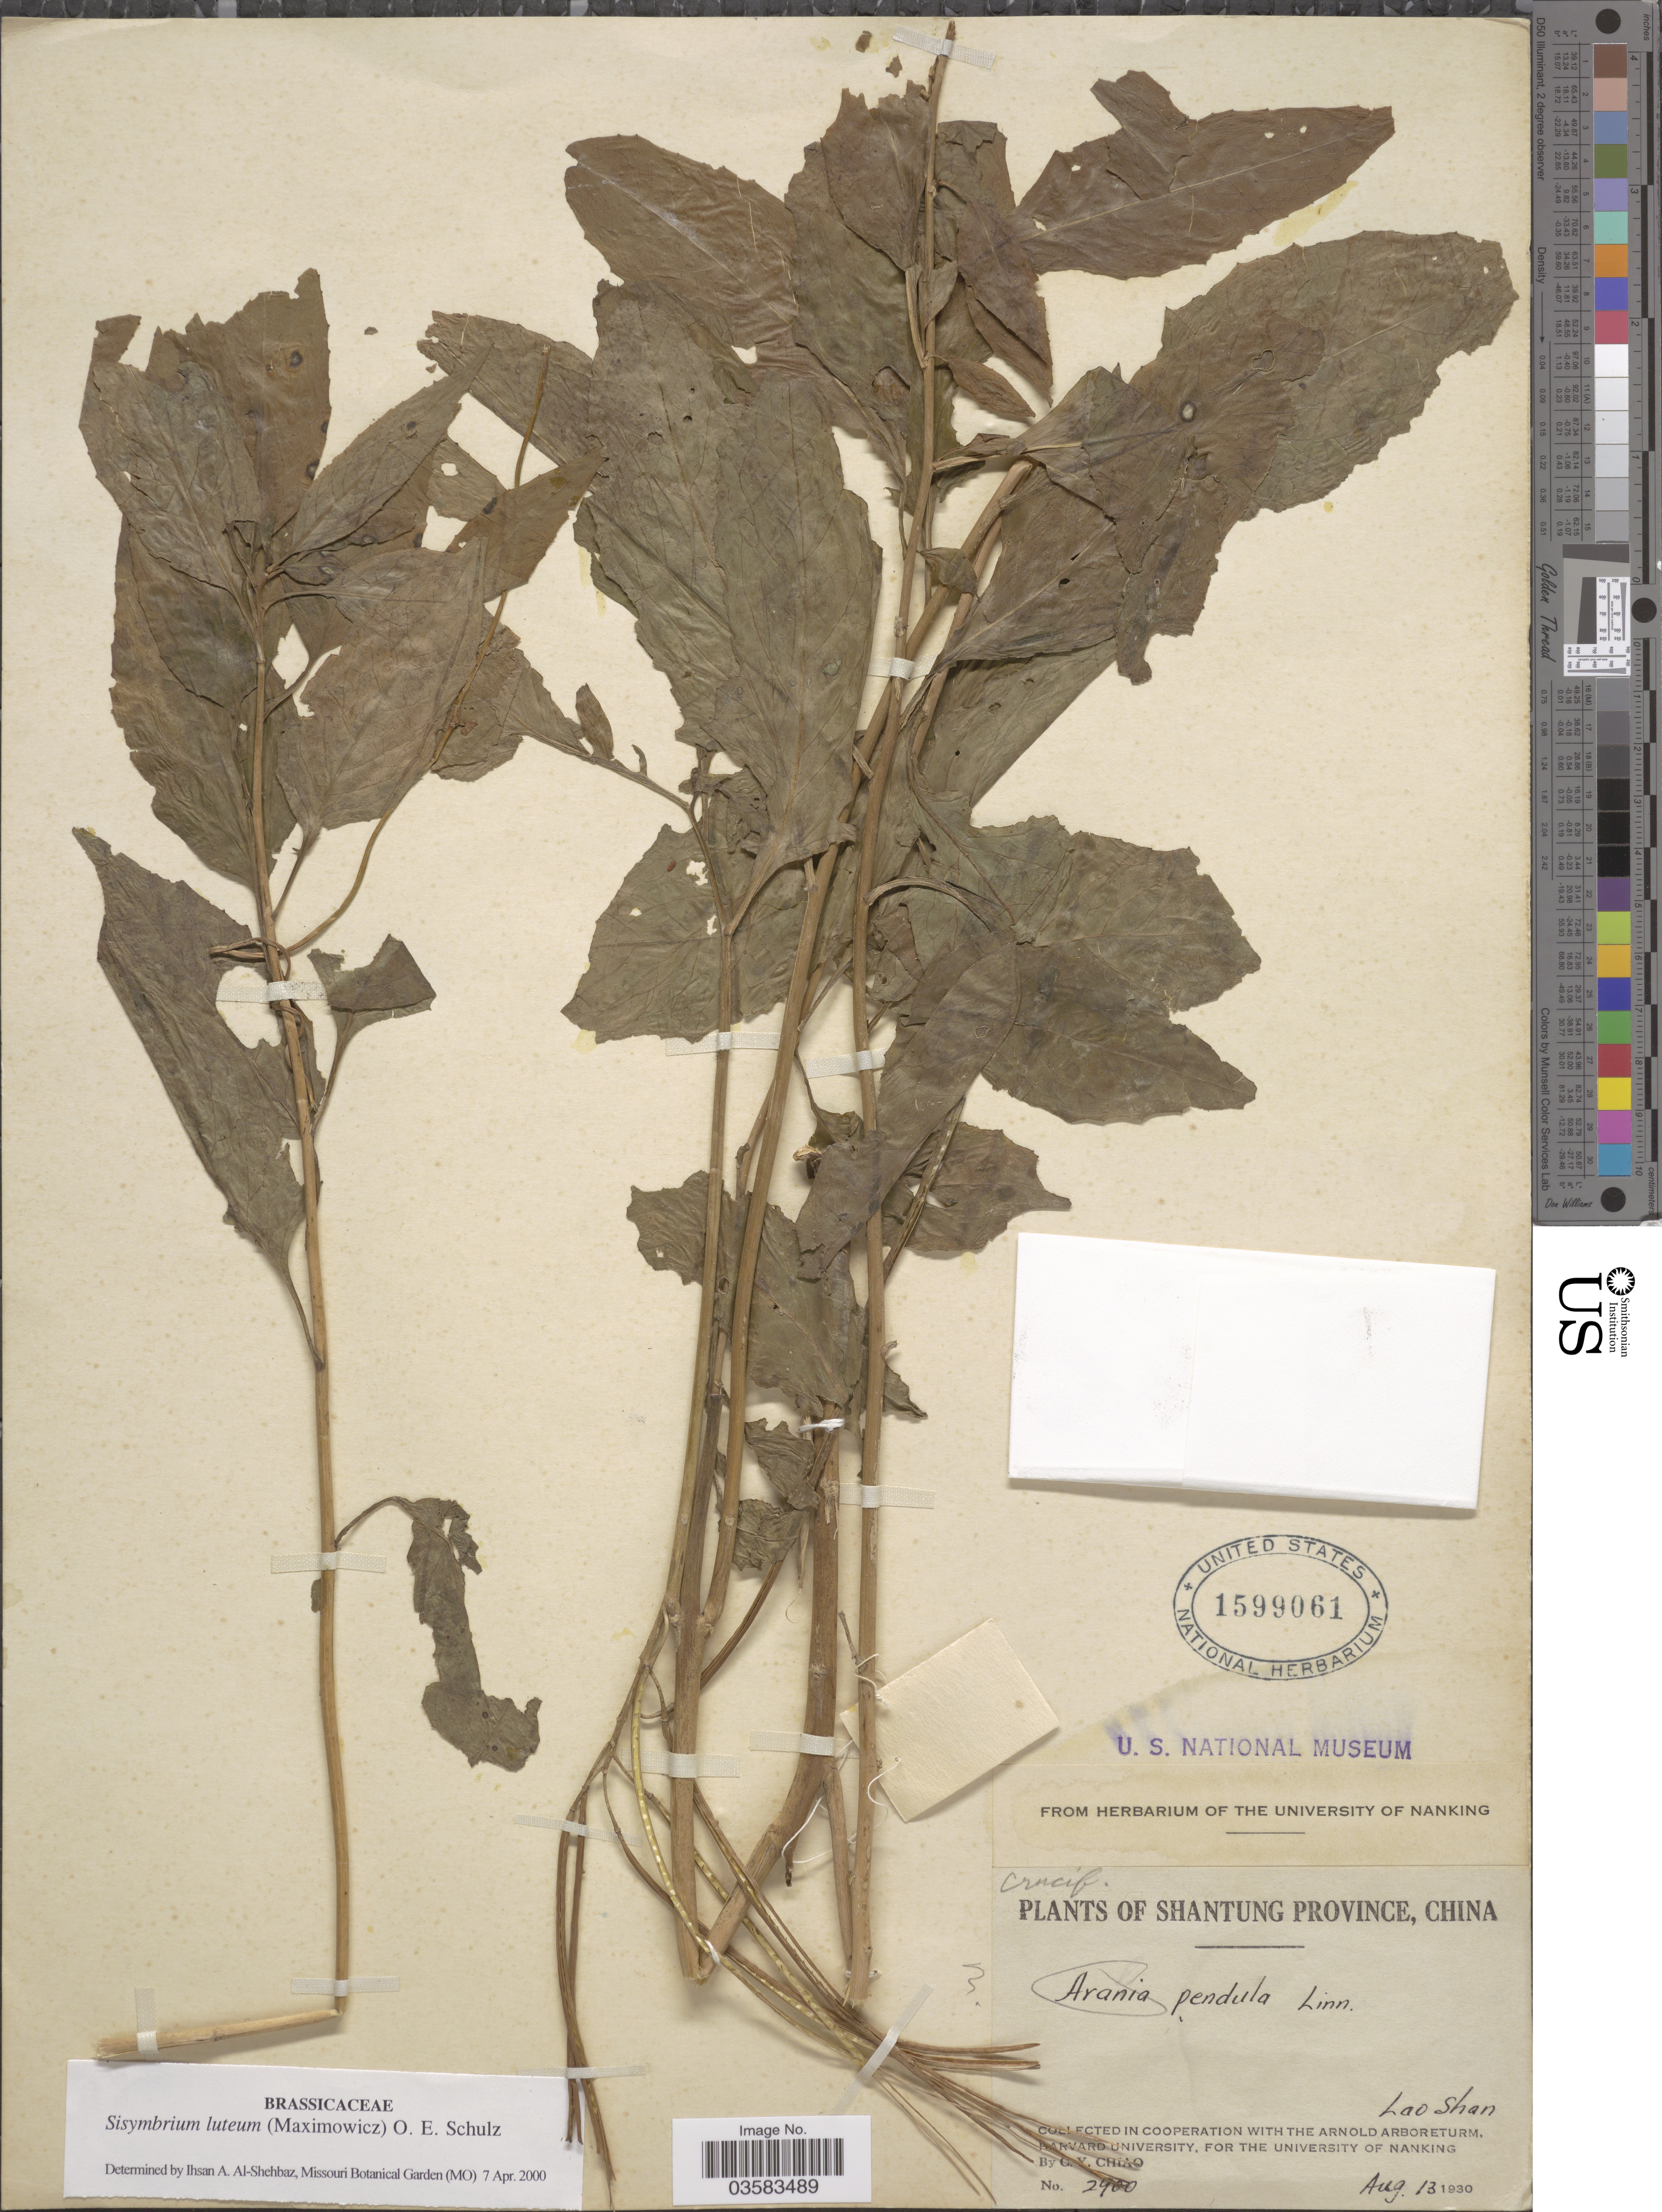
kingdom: Plantae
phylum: Tracheophyta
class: Magnoliopsida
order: Brassicales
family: Brassicaceae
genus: Sisymbrium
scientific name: Sisymbrium luteum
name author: (Maxim.) O.E. Schulz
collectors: C. Y. Chiao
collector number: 2900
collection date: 1930-08-13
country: China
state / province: Shandong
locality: Shantung Province. Lao Shan.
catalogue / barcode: US 1599061